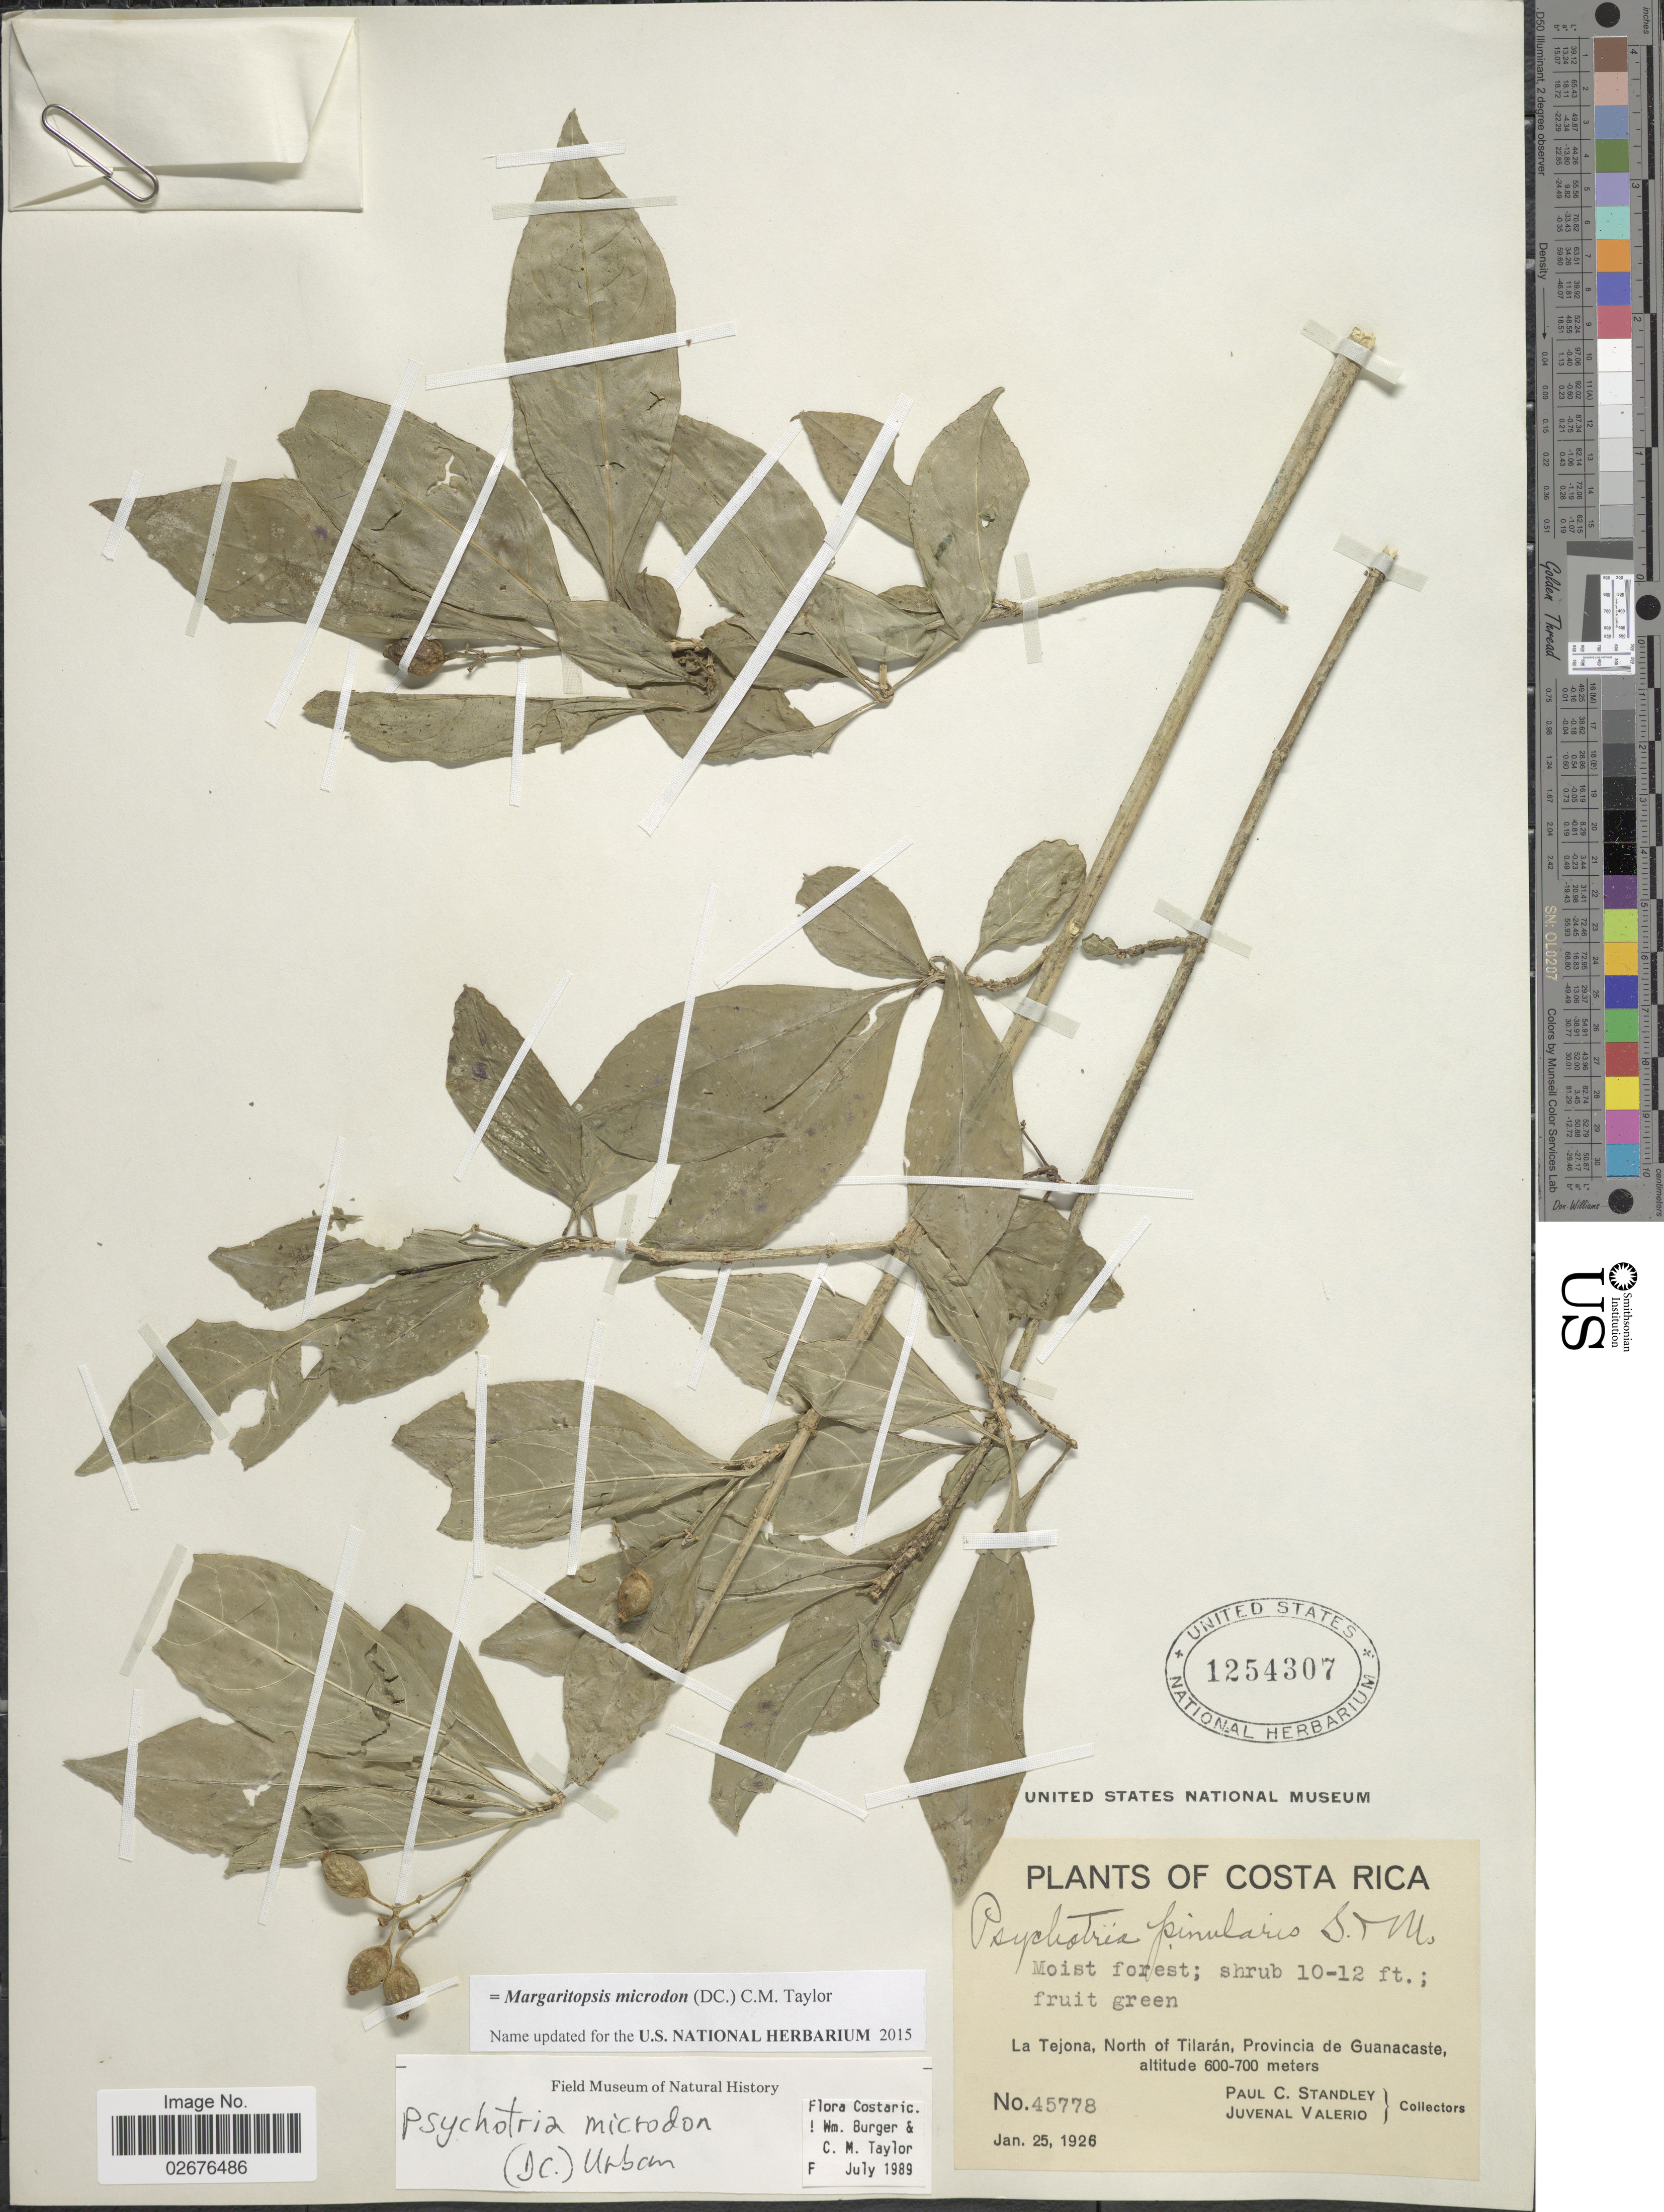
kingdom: Plantae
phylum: Tracheophyta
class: Magnoliopsida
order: Gentianales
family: Rubiaceae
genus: Margaritopsis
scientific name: Margaritopsis microdon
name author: (DC.) C.M. Taylor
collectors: P. C. Standley & J. Valerio R.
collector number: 45778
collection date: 1926-01-25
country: Costa Rica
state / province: Guanacaste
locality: Moist forest, La Tejona, North of Tilaran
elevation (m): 600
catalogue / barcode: US 1254307